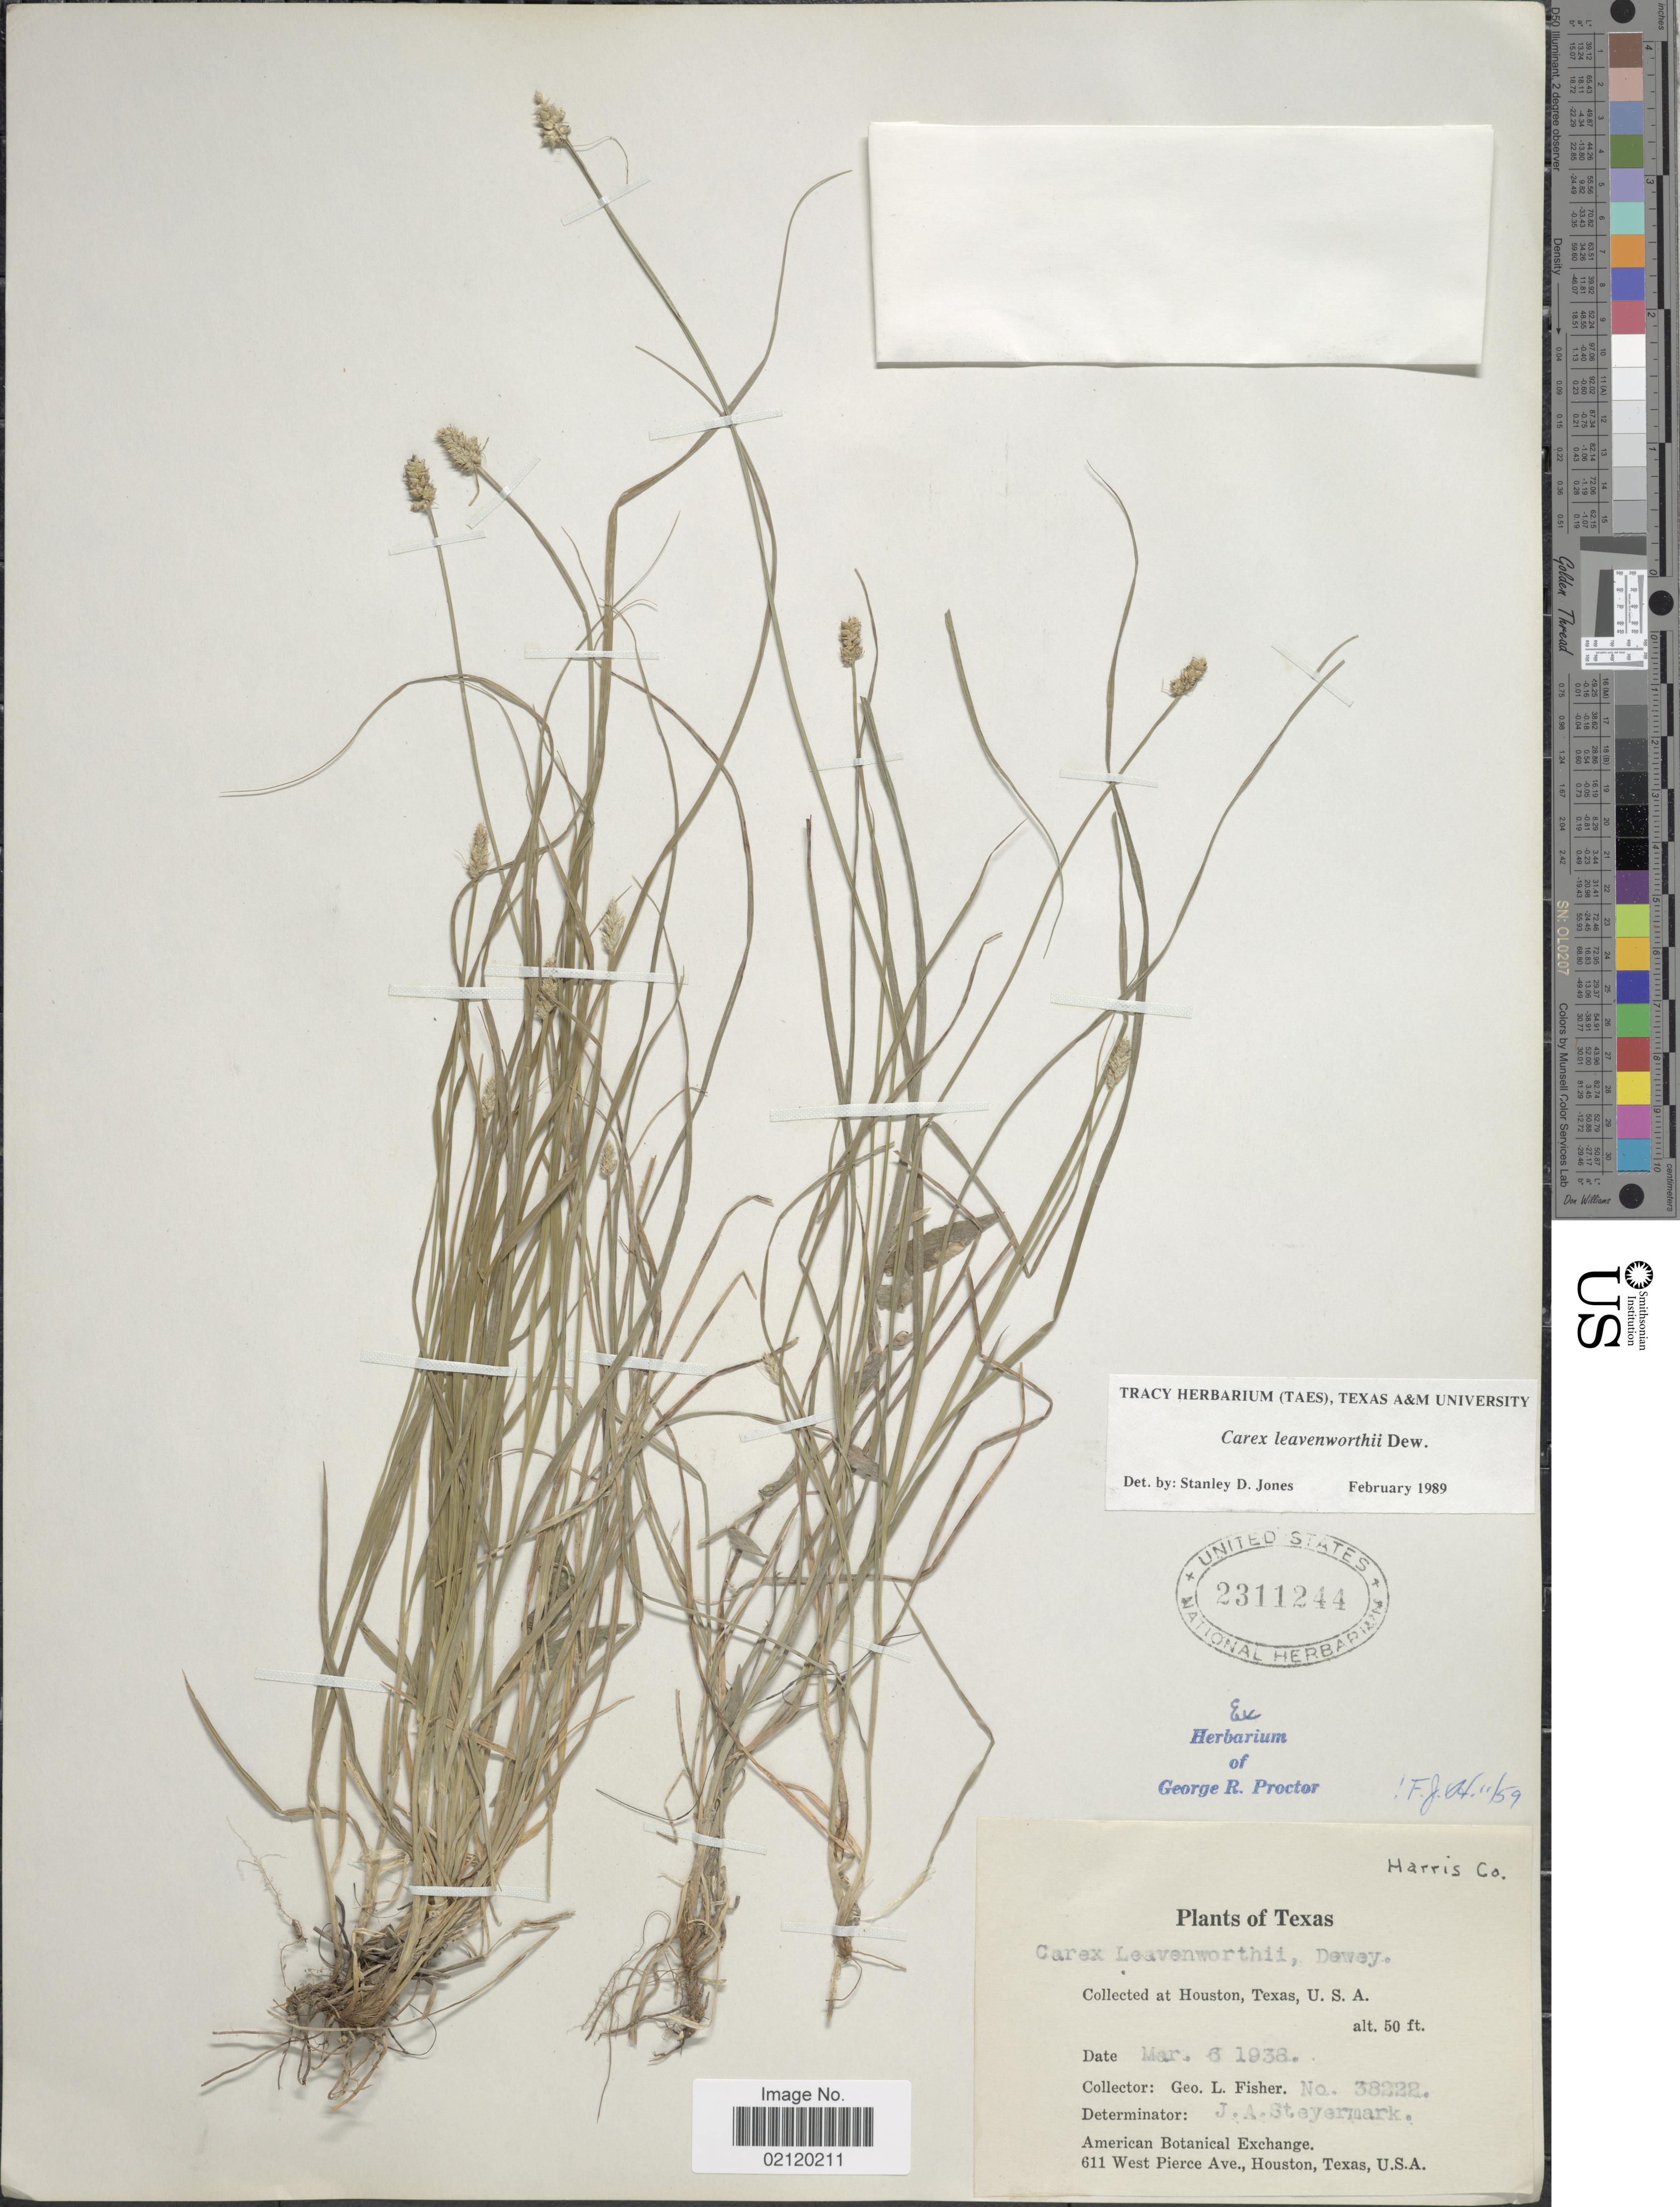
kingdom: Plantae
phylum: Tracheophyta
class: Liliopsida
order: Poales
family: Cyperaceae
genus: Carex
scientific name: Carex leavenworthii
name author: Dewey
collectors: G. L. Fisher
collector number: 38222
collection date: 1938-03-06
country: United States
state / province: Texas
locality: Houston, Harris Co.,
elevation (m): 15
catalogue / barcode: US 2311244